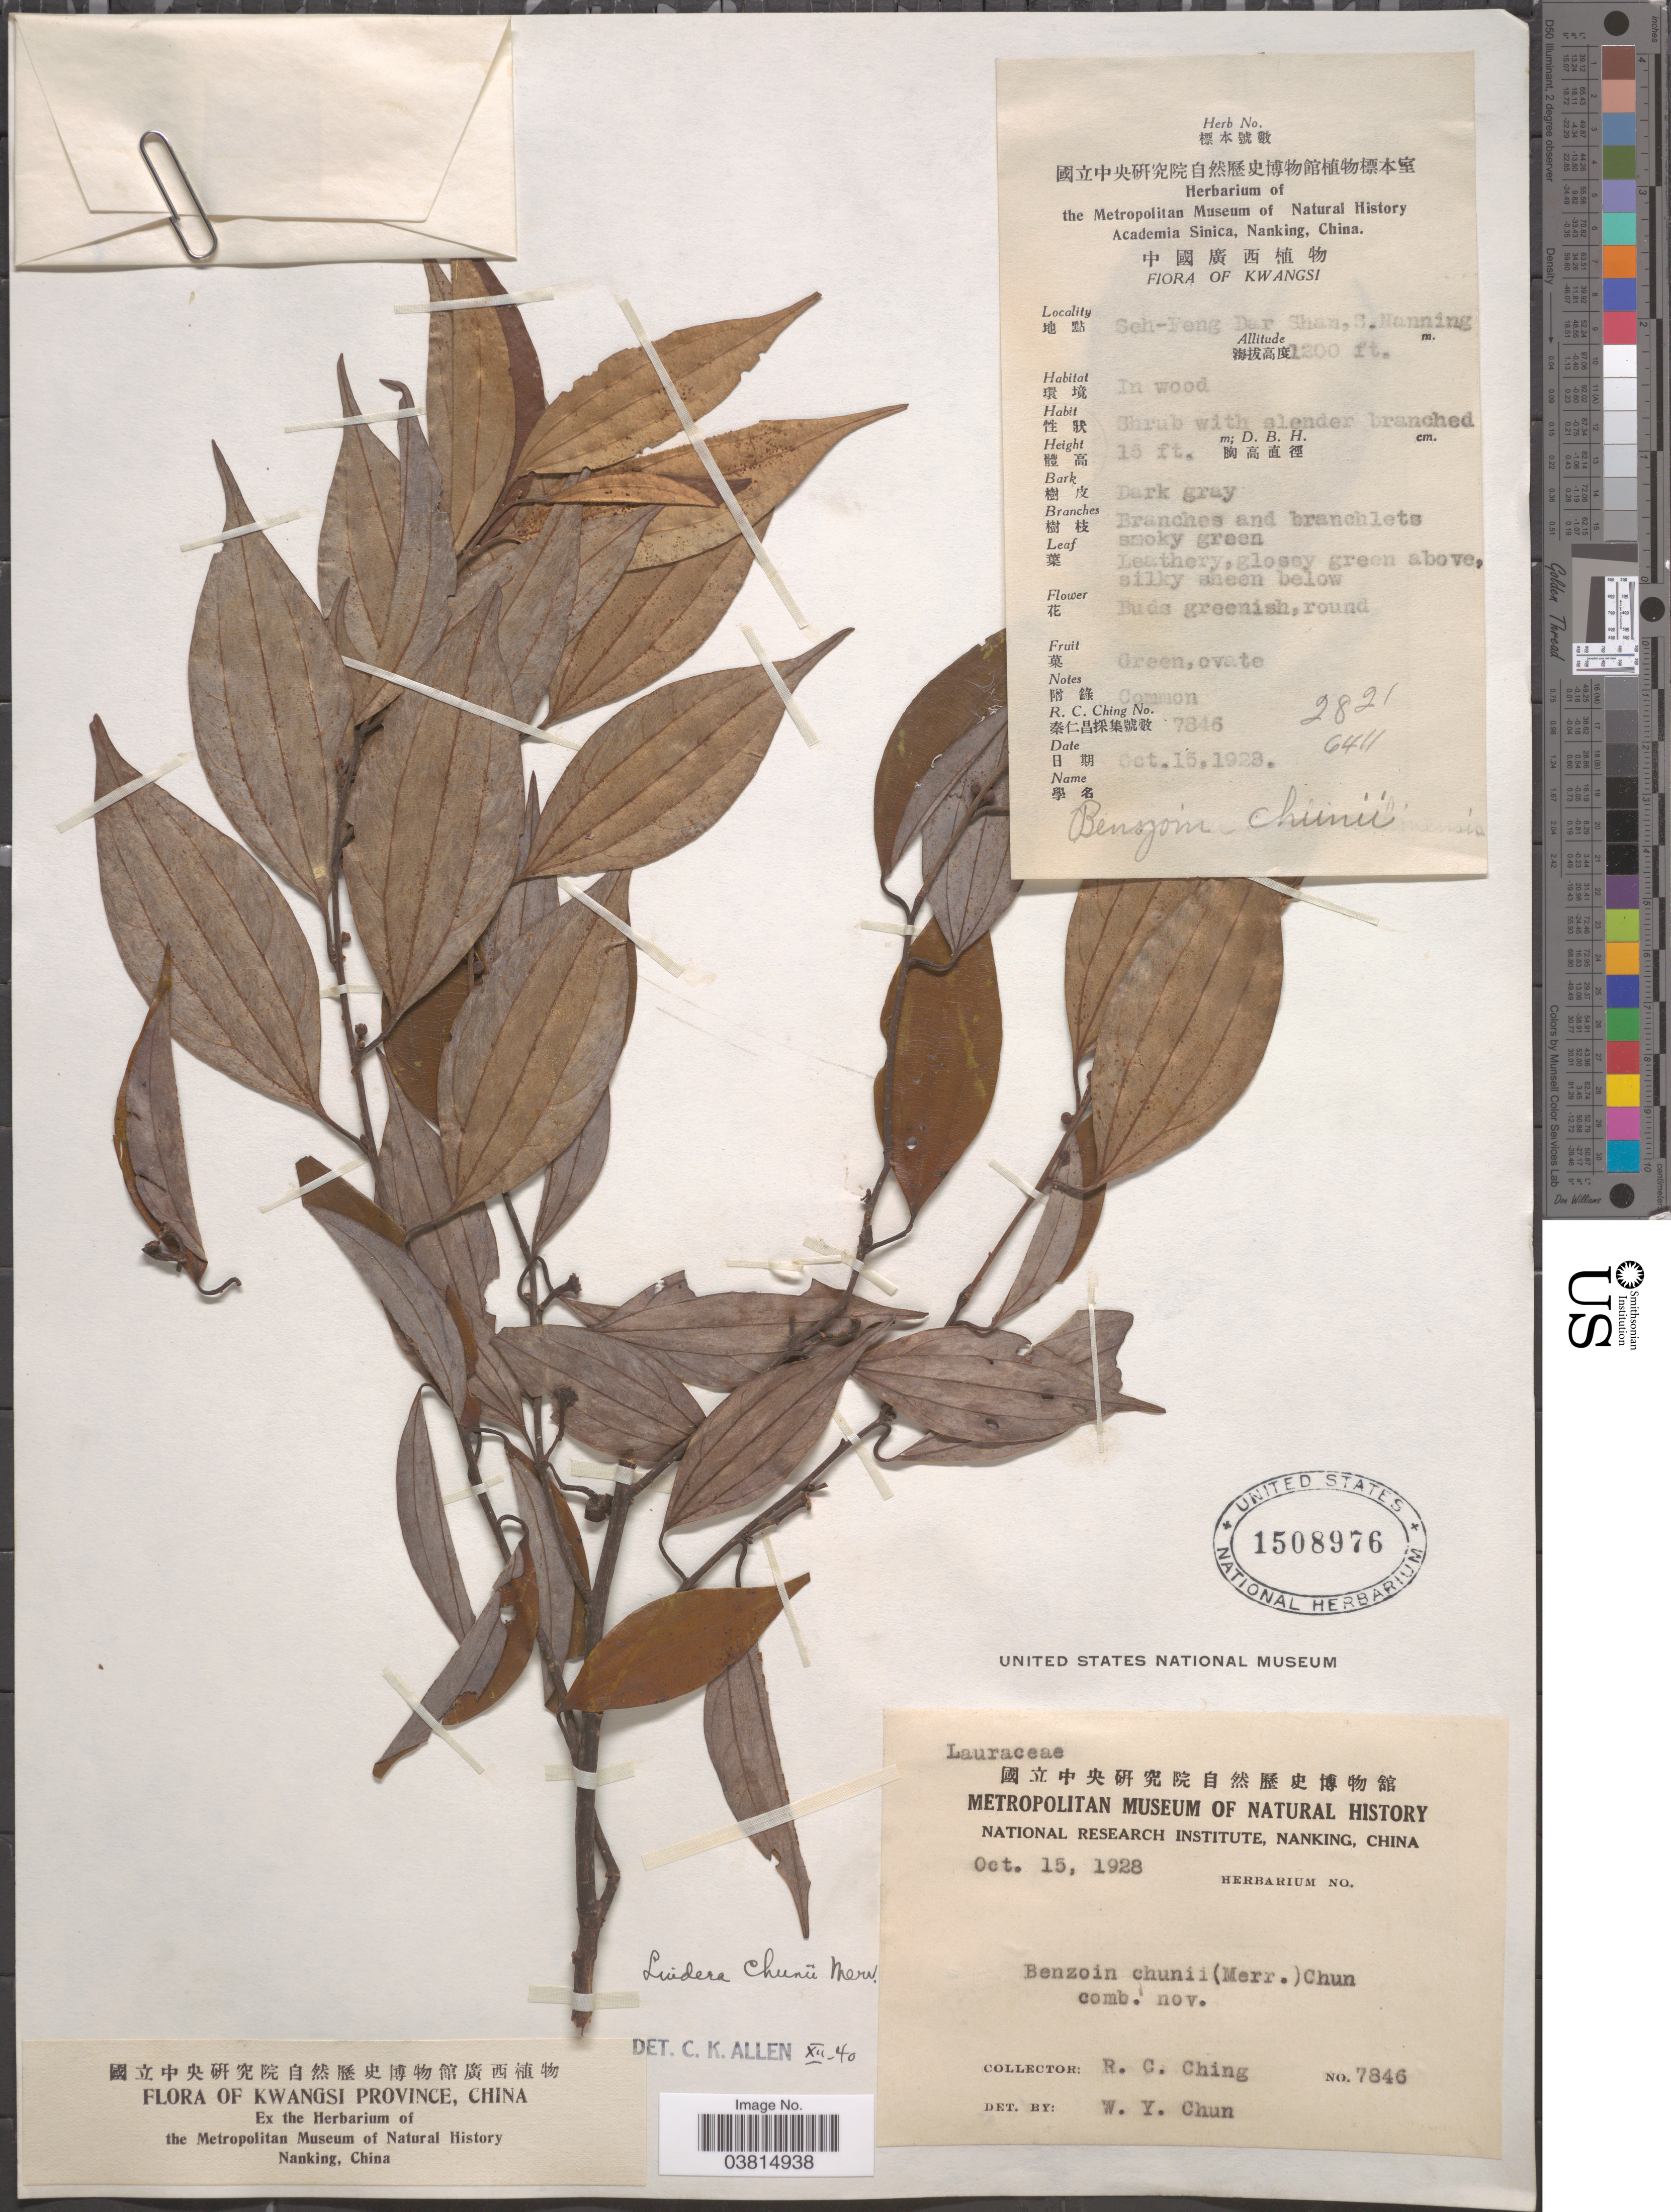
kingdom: Plantae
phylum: Tracheophyta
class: Magnoliopsida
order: Laurales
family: Lauraceae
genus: Lindera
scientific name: Lindera chunii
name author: Merr.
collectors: R. C. Ching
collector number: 7846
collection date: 1928-10-15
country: China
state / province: Guangxi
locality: Kwangsi Province. Seh-Feng Dar Shan, S. Nanning.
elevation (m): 366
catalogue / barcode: US 1508976